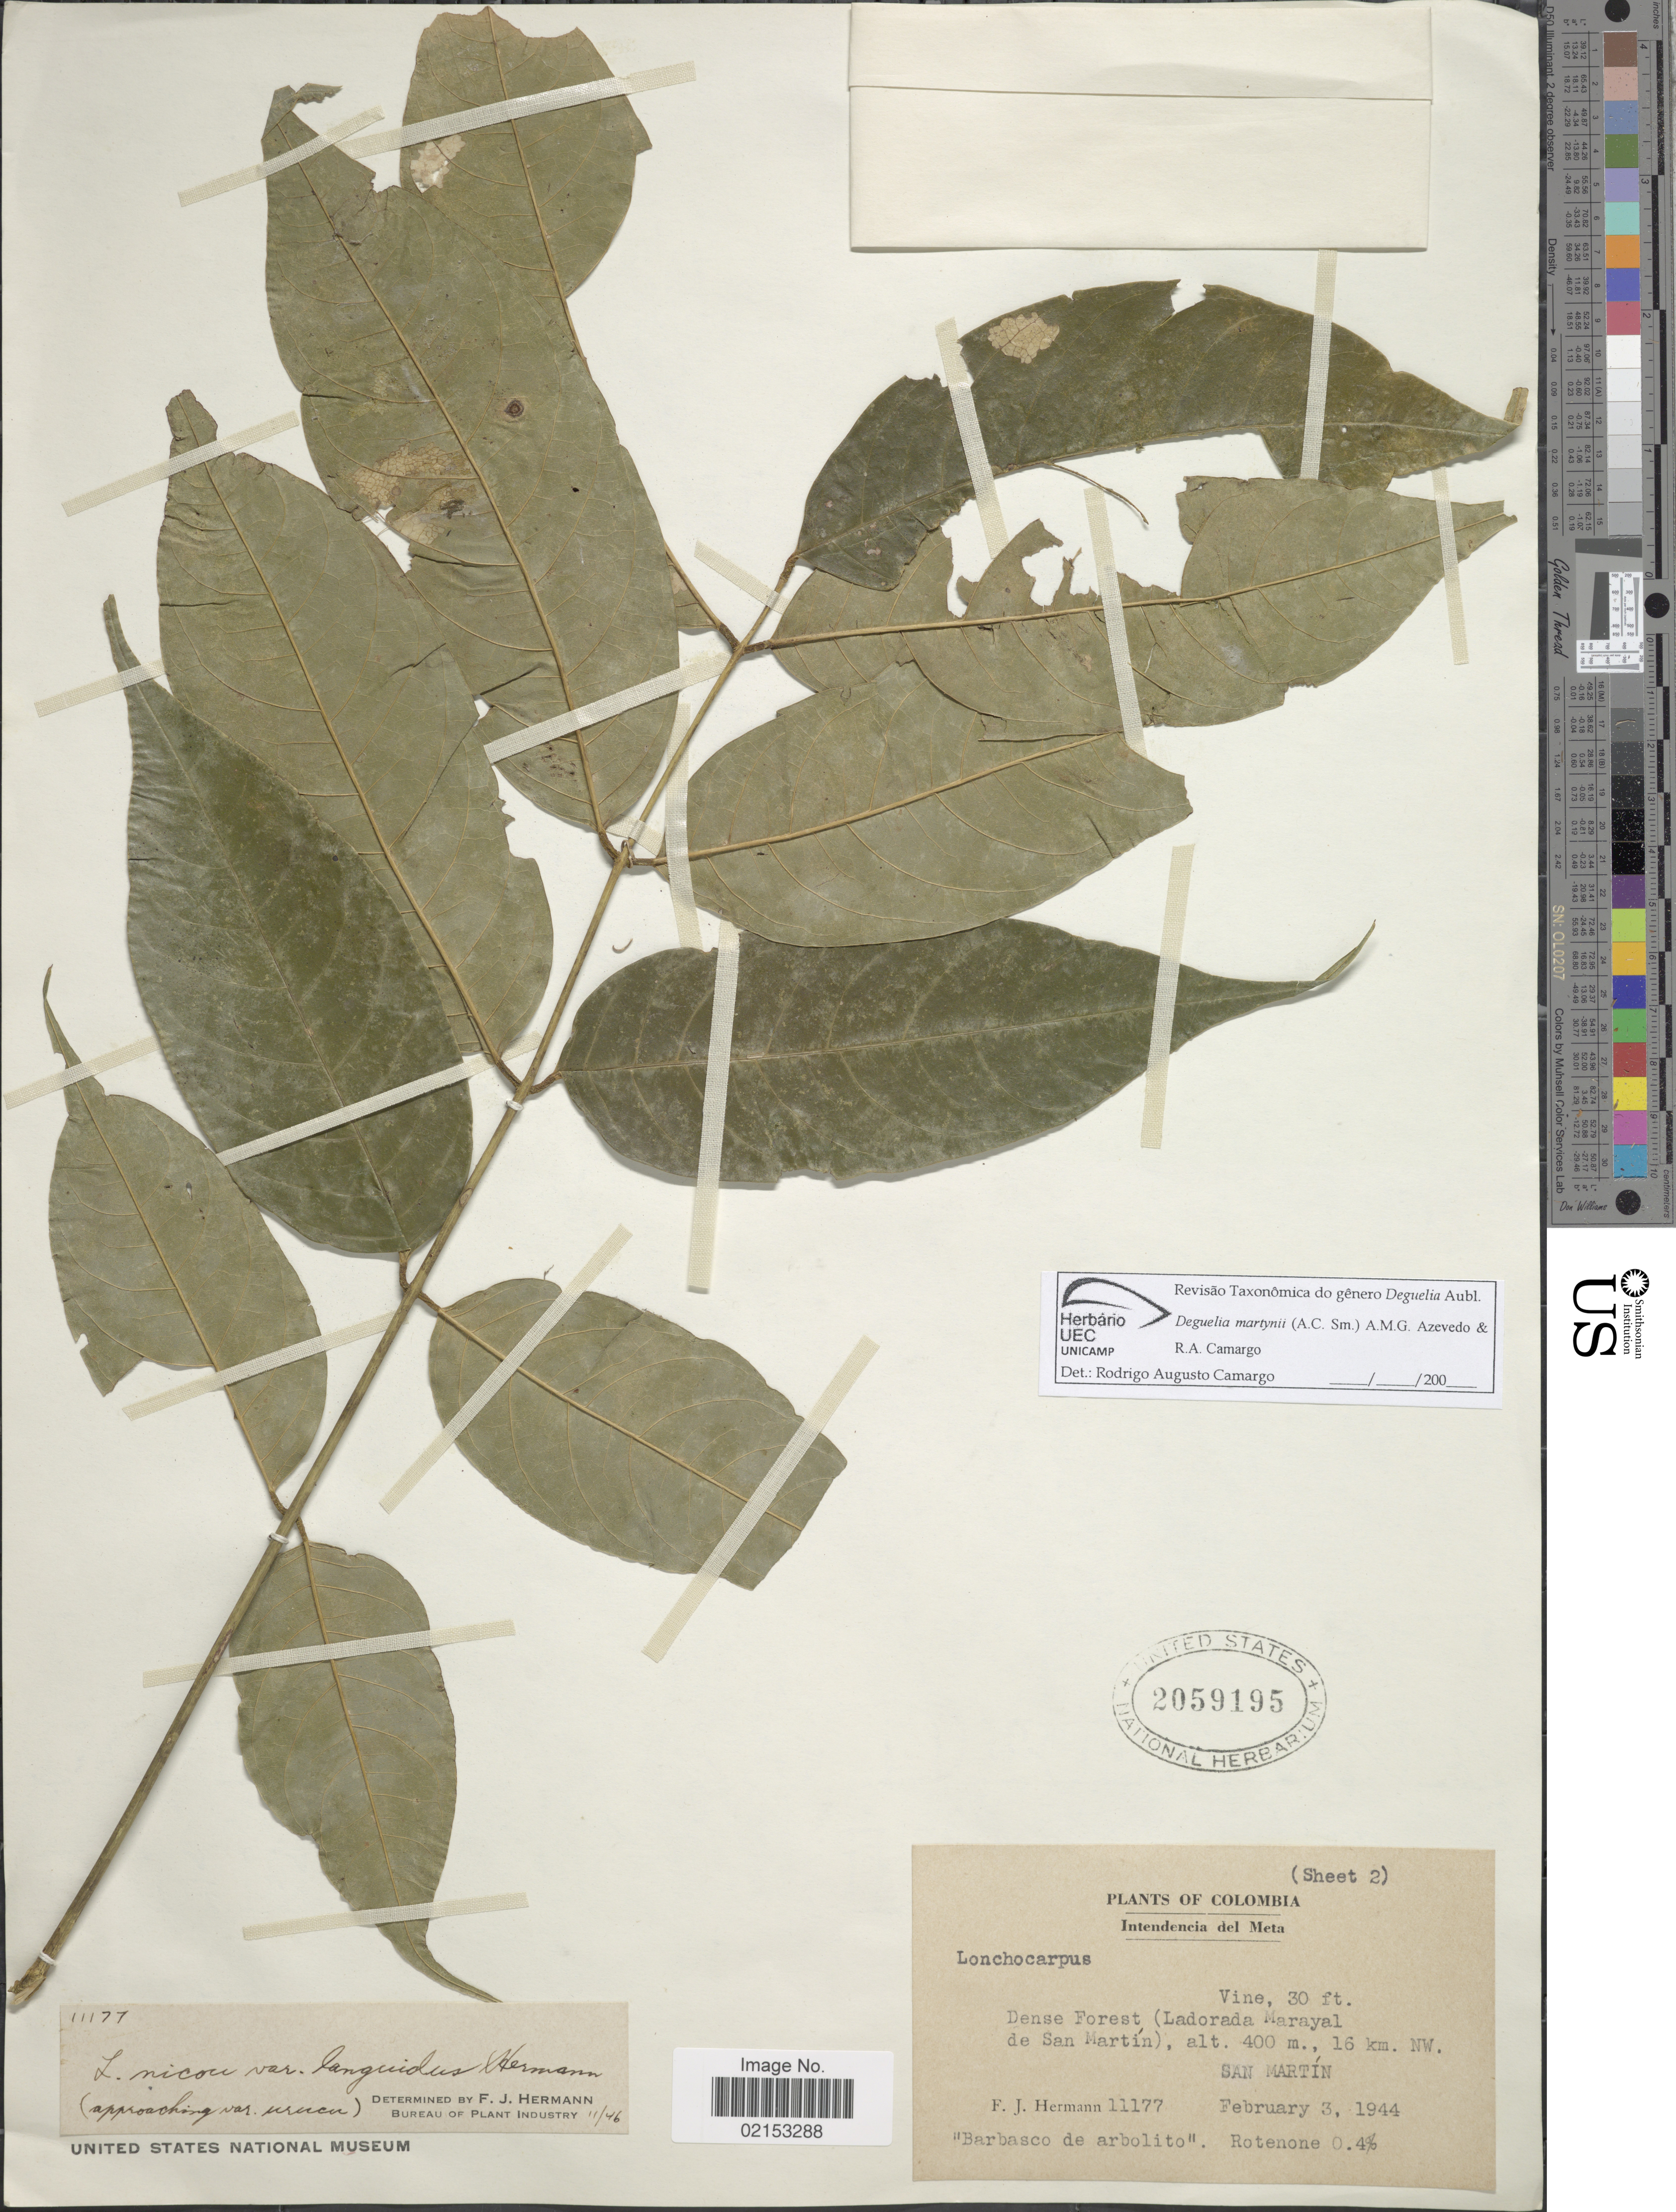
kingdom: Plantae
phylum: Tracheophyta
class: Magnoliopsida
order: Fabales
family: Fabaceae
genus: Deguelia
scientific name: Deguelia martynii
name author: (A.C. Sm.) A.M.G. Azevedo & R.A. Camargo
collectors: F. J. Hermann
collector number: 11177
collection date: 1944-02-03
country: Colombia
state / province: Meta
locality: Dense Forest (Ladorada Marayal de San Martin), 16 km NW San Martin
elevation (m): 400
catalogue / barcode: US 2059195